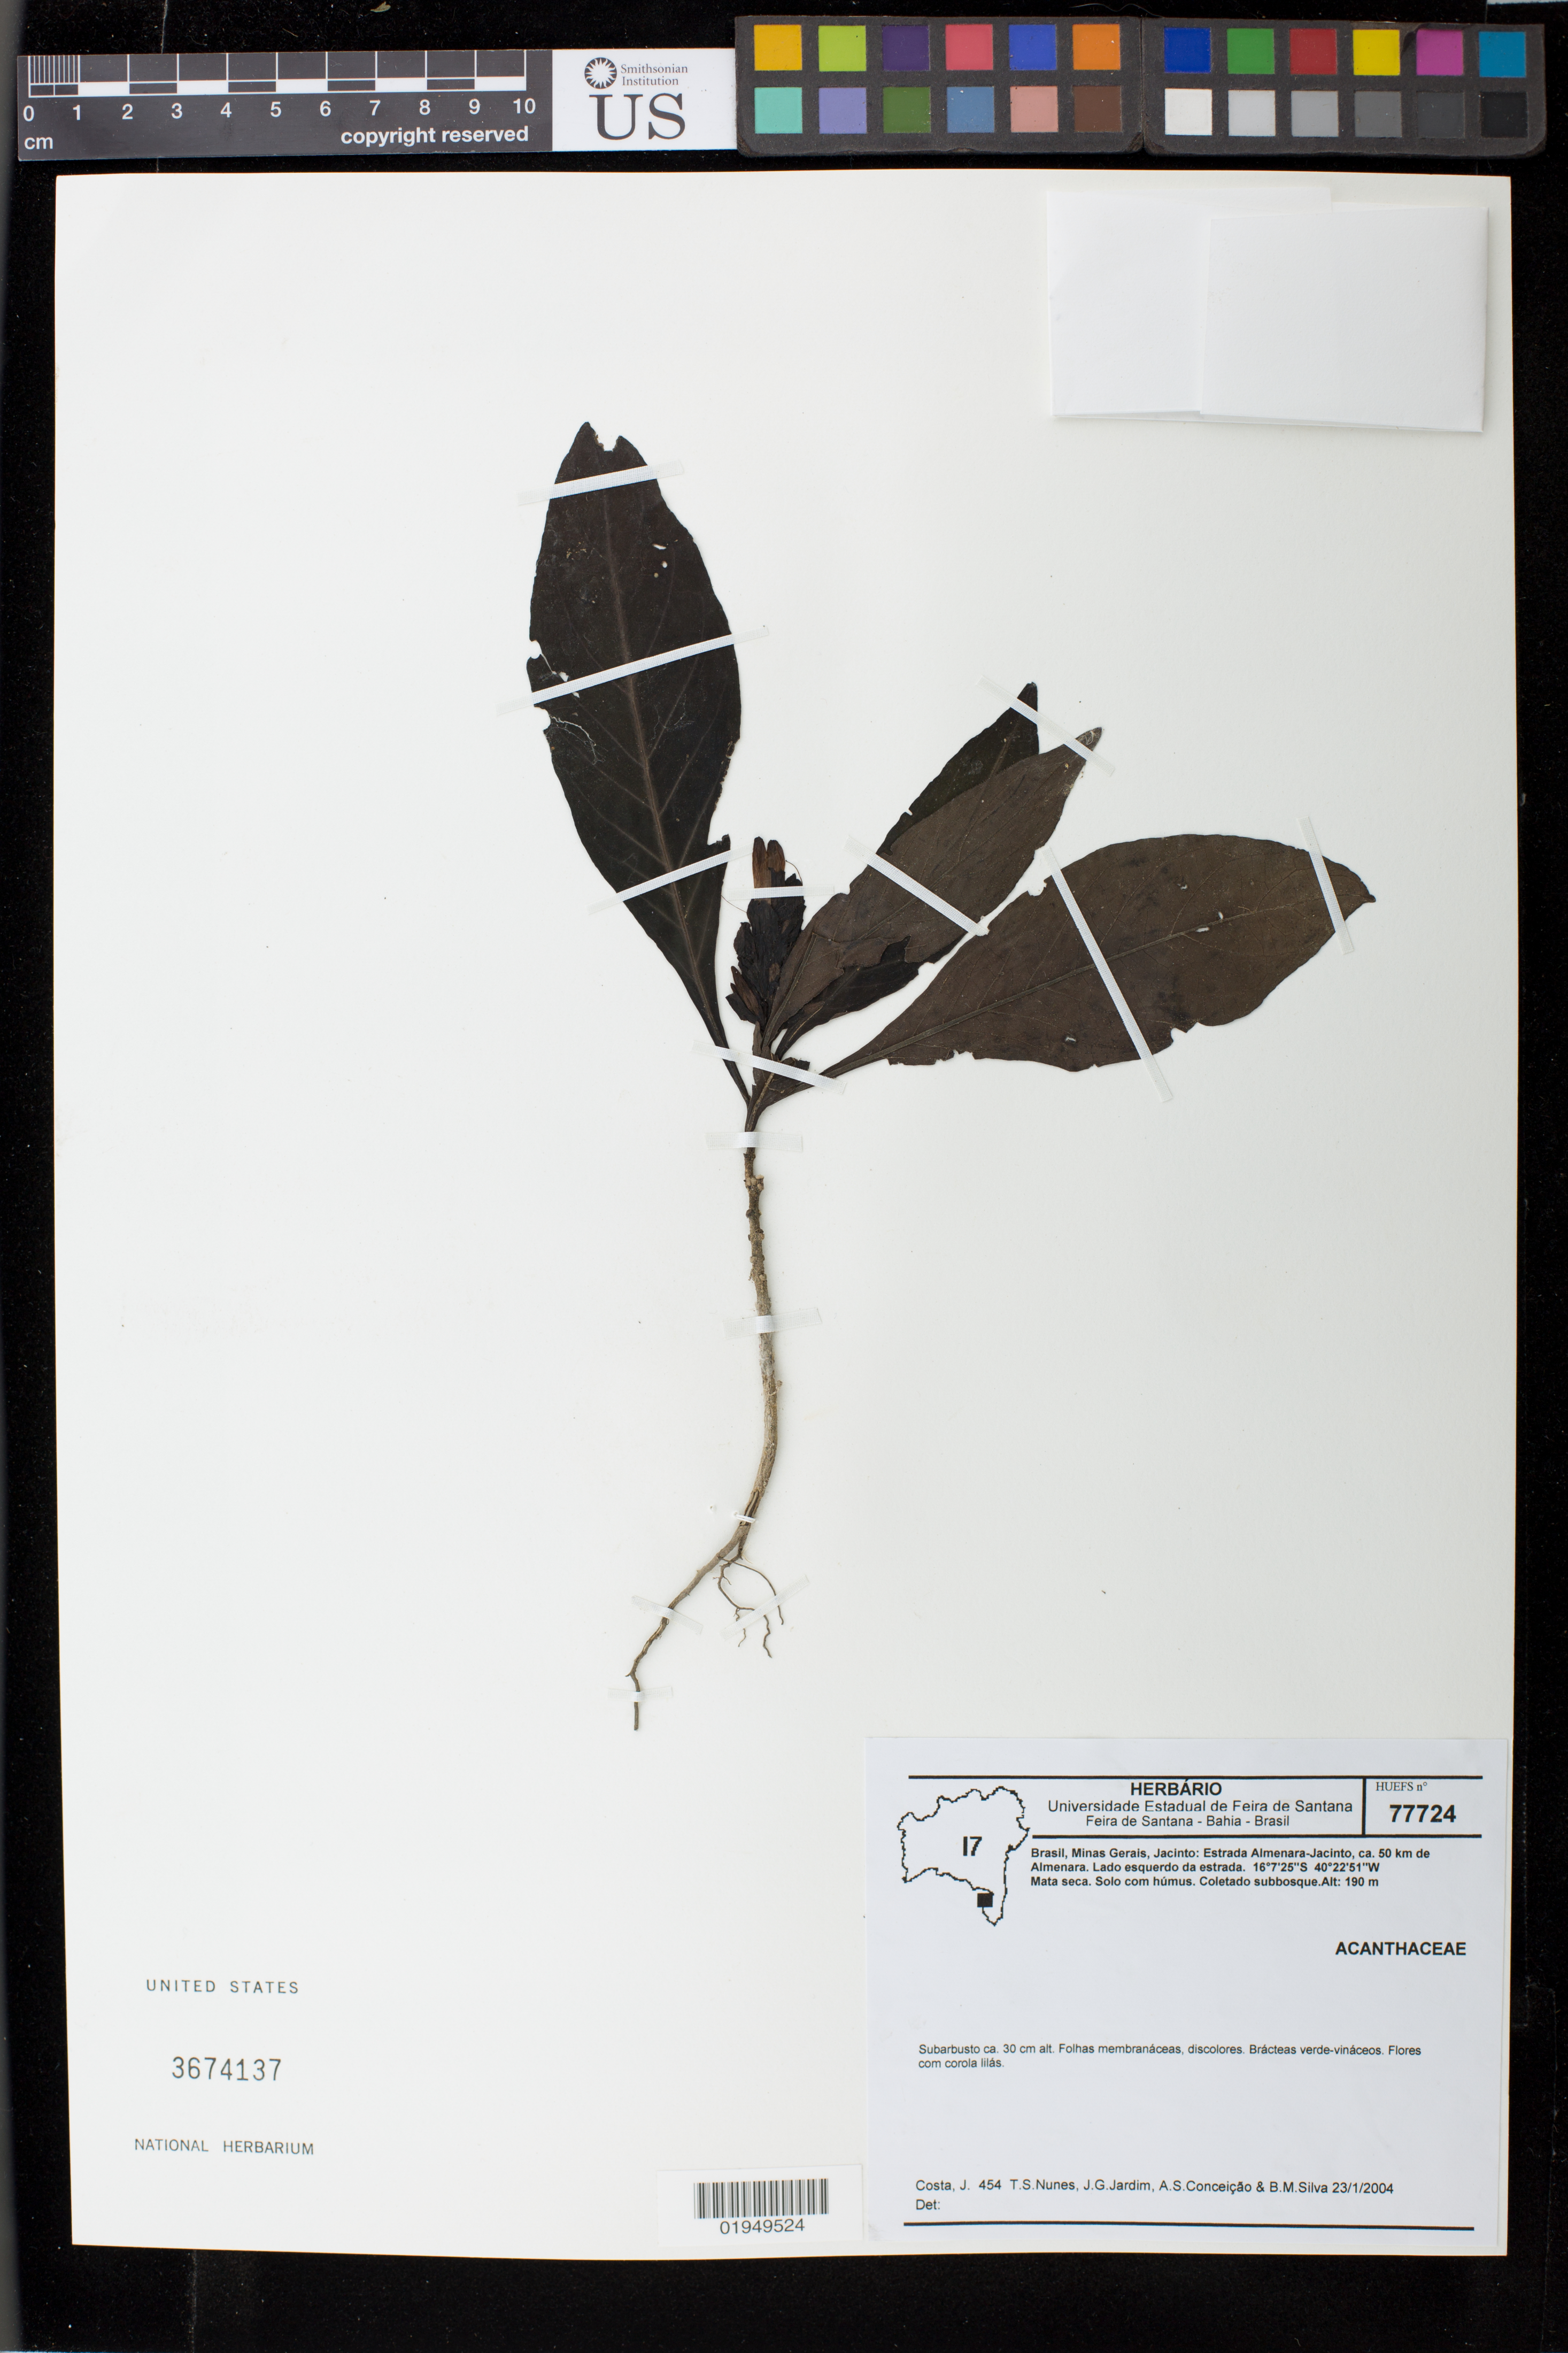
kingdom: Plantae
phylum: Tracheophyta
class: Magnoliopsida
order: Lamiales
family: Acanthaceae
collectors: J. Costa, T. S. Nunes, J. Jardim, A. Conceição & B. Silva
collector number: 454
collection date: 2004-01-23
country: Brazil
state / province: Minas Gerais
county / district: Jacinto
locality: Estrada Almenara-Jacinto, ca. 50 km de Almenara. Lado esquerdo da estrada.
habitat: Mata seca. Solo com humus. Coletado subbosque.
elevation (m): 190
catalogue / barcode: US 3674137